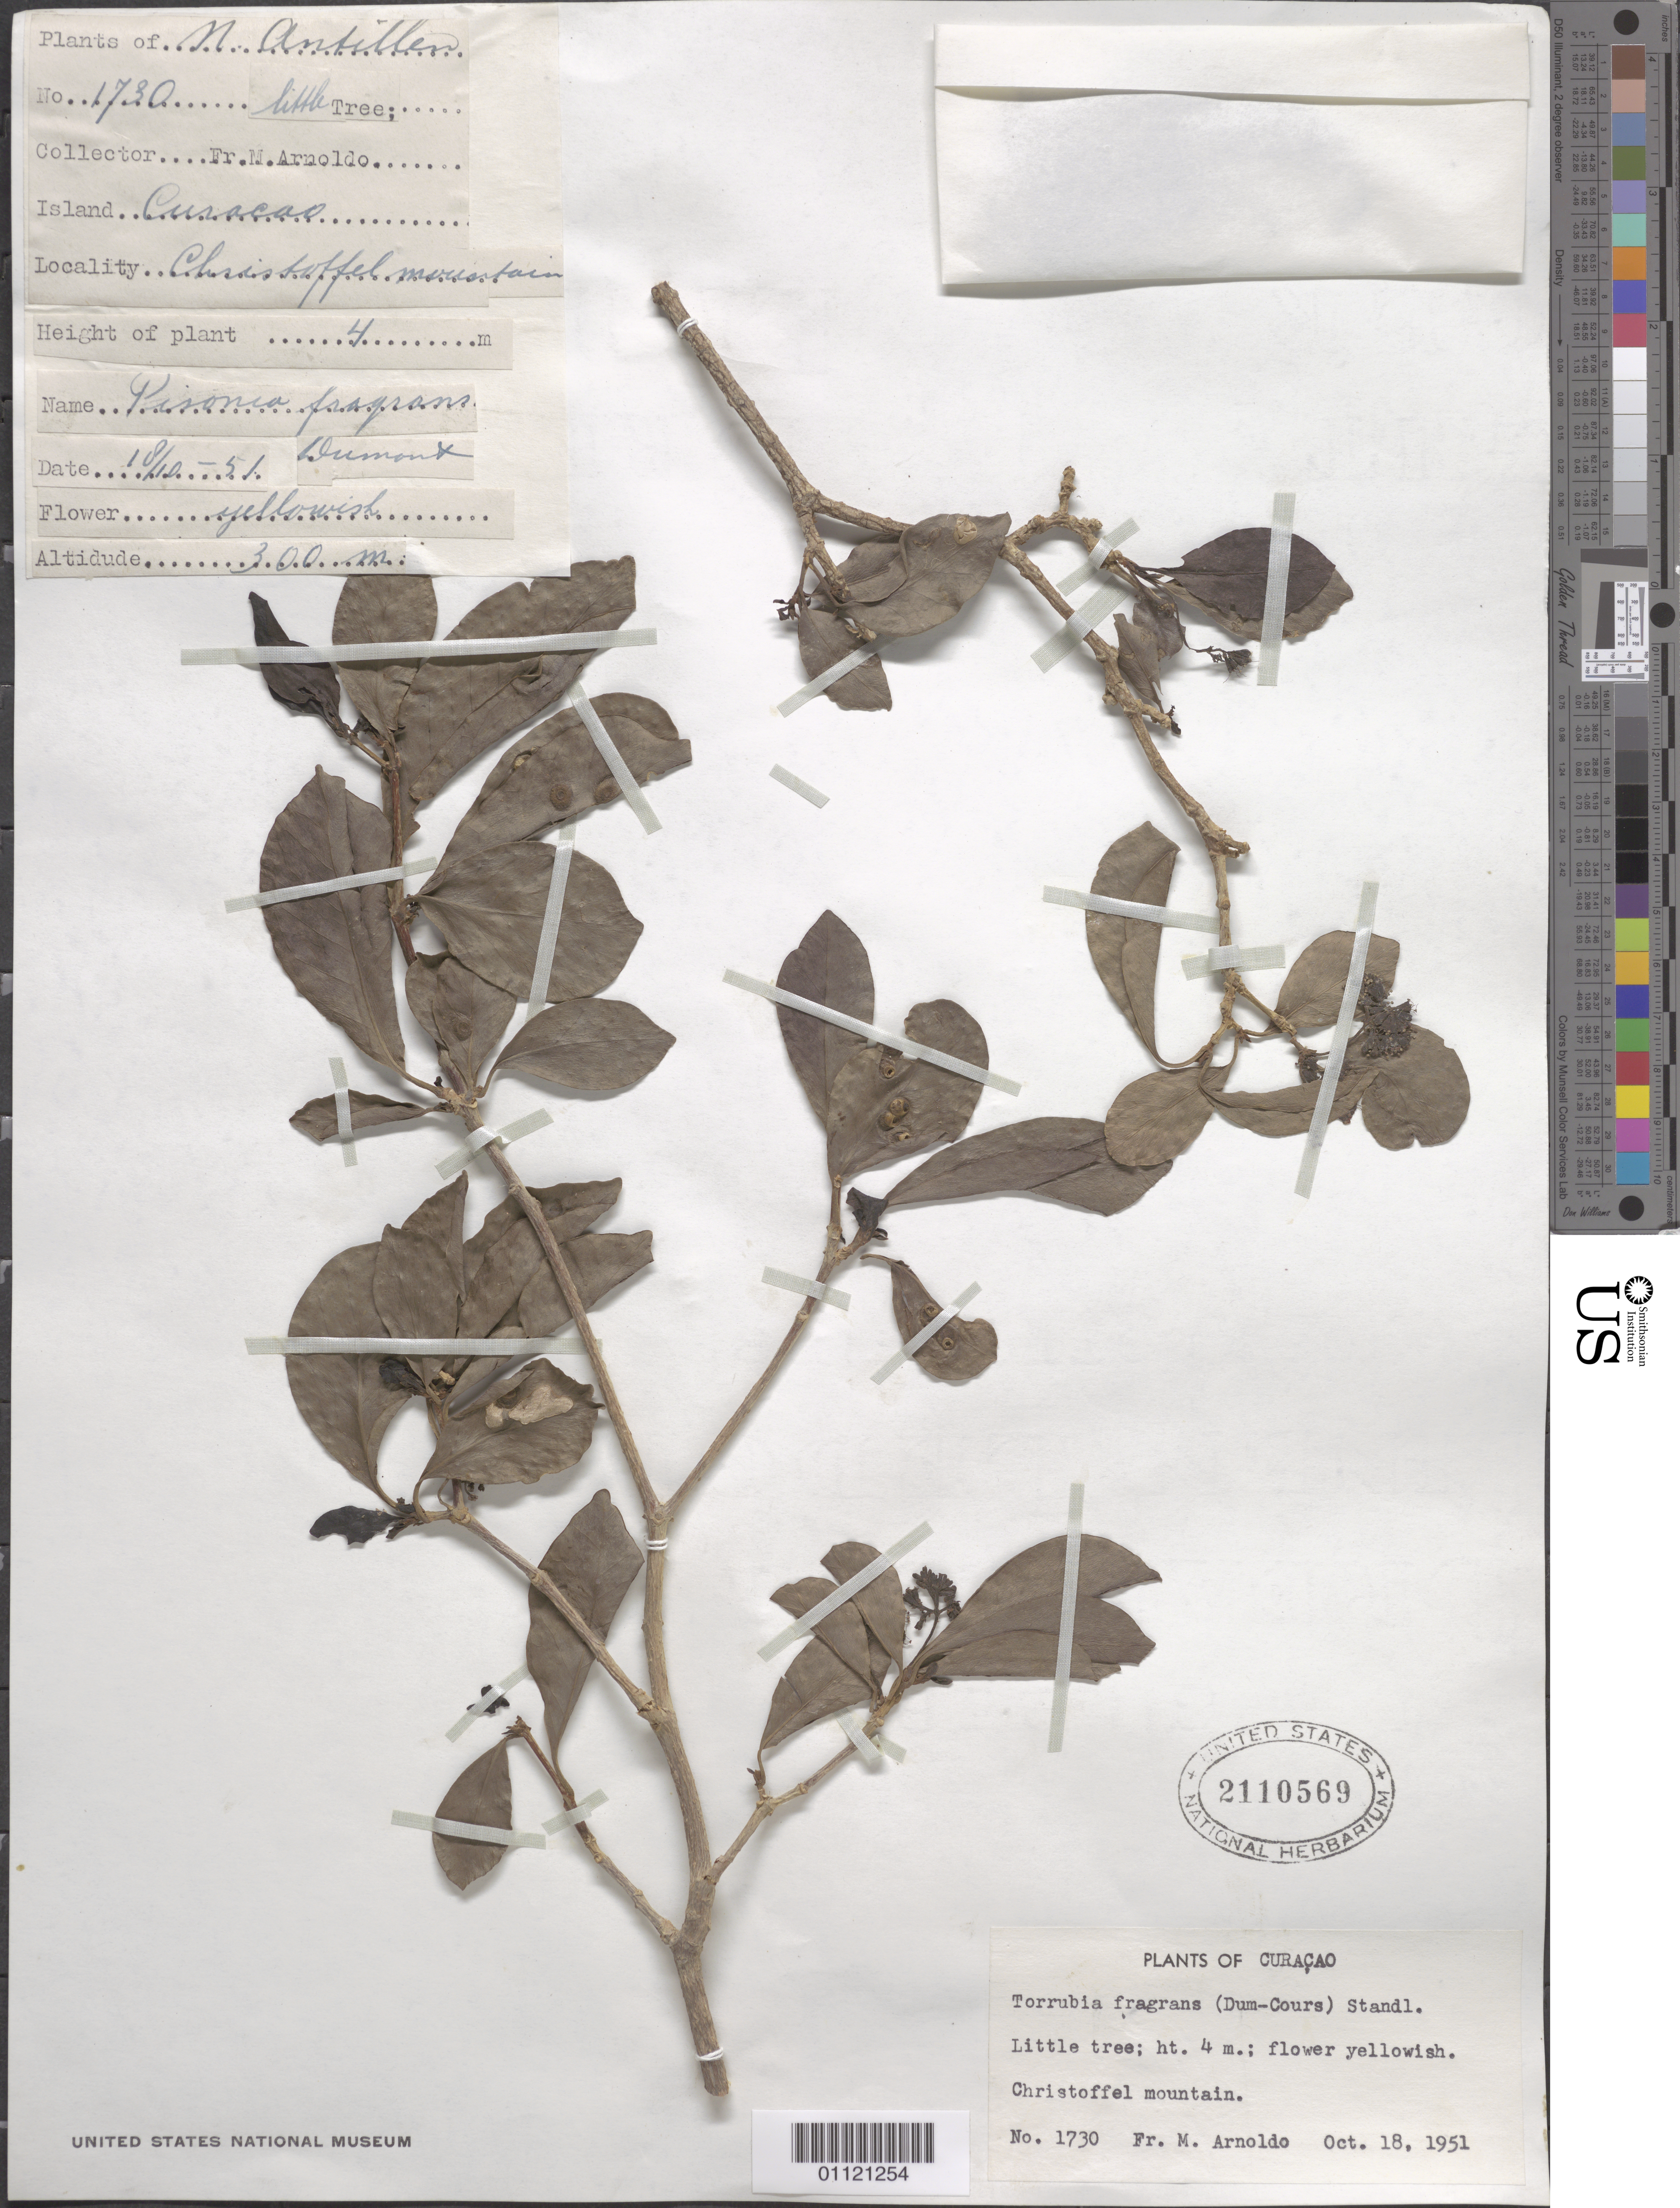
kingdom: Plantae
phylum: Tracheophyta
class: Magnoliopsida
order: Caryophyllales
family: Nyctaginaceae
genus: Guapira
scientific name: Guapira fragrans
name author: (Dum. Cours.) Little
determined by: Strong, Mark T., (BOT), Smithsonian Institution - National Museum of Natural History (UNITED STATES)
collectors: N. Arnoldo-Broeders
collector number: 1730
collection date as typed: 18 Oct 1951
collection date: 1951-10-18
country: Curaçao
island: Curaçao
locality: Christoffel mountain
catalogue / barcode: US 2110569